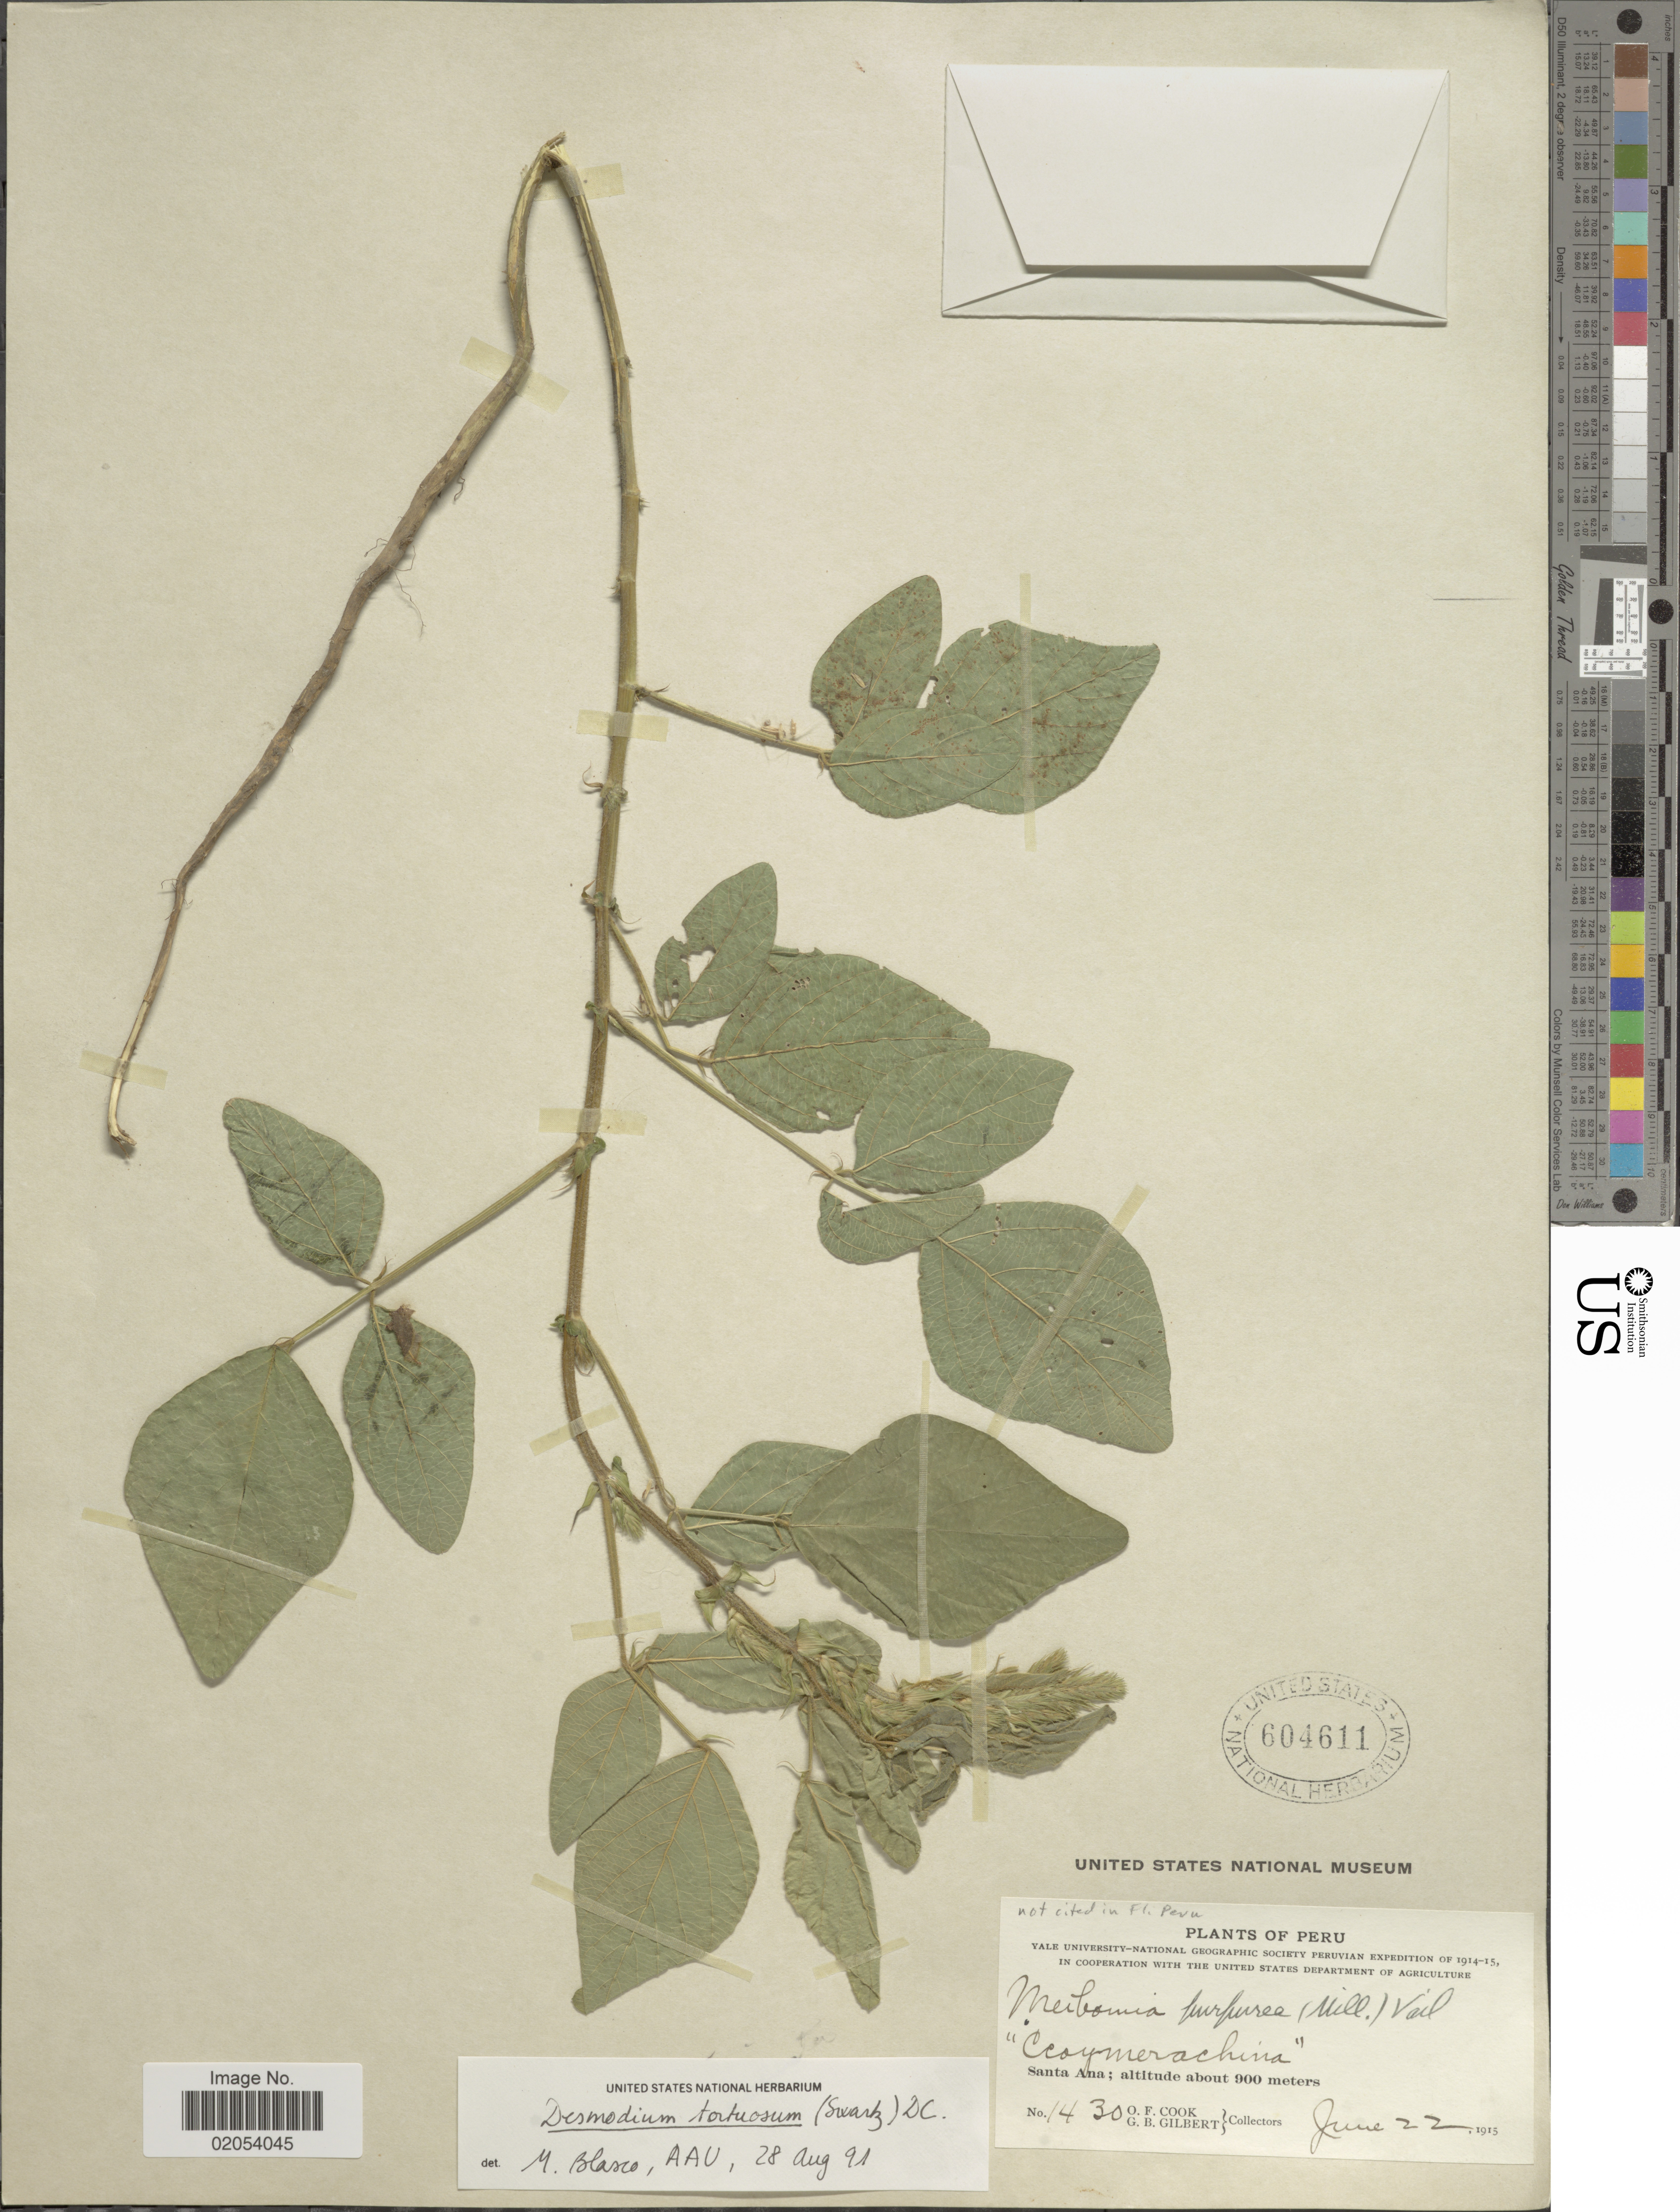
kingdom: Plantae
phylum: Tracheophyta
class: Magnoliopsida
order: Fabales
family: Fabaceae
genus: Desmodium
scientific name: Desmodium tortuosum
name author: (Sw.) DC.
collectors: O. F. Cook & G. B. Gilbert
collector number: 1430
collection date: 1915-06-22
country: Peru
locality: Santa Ana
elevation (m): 900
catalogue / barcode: US 604611